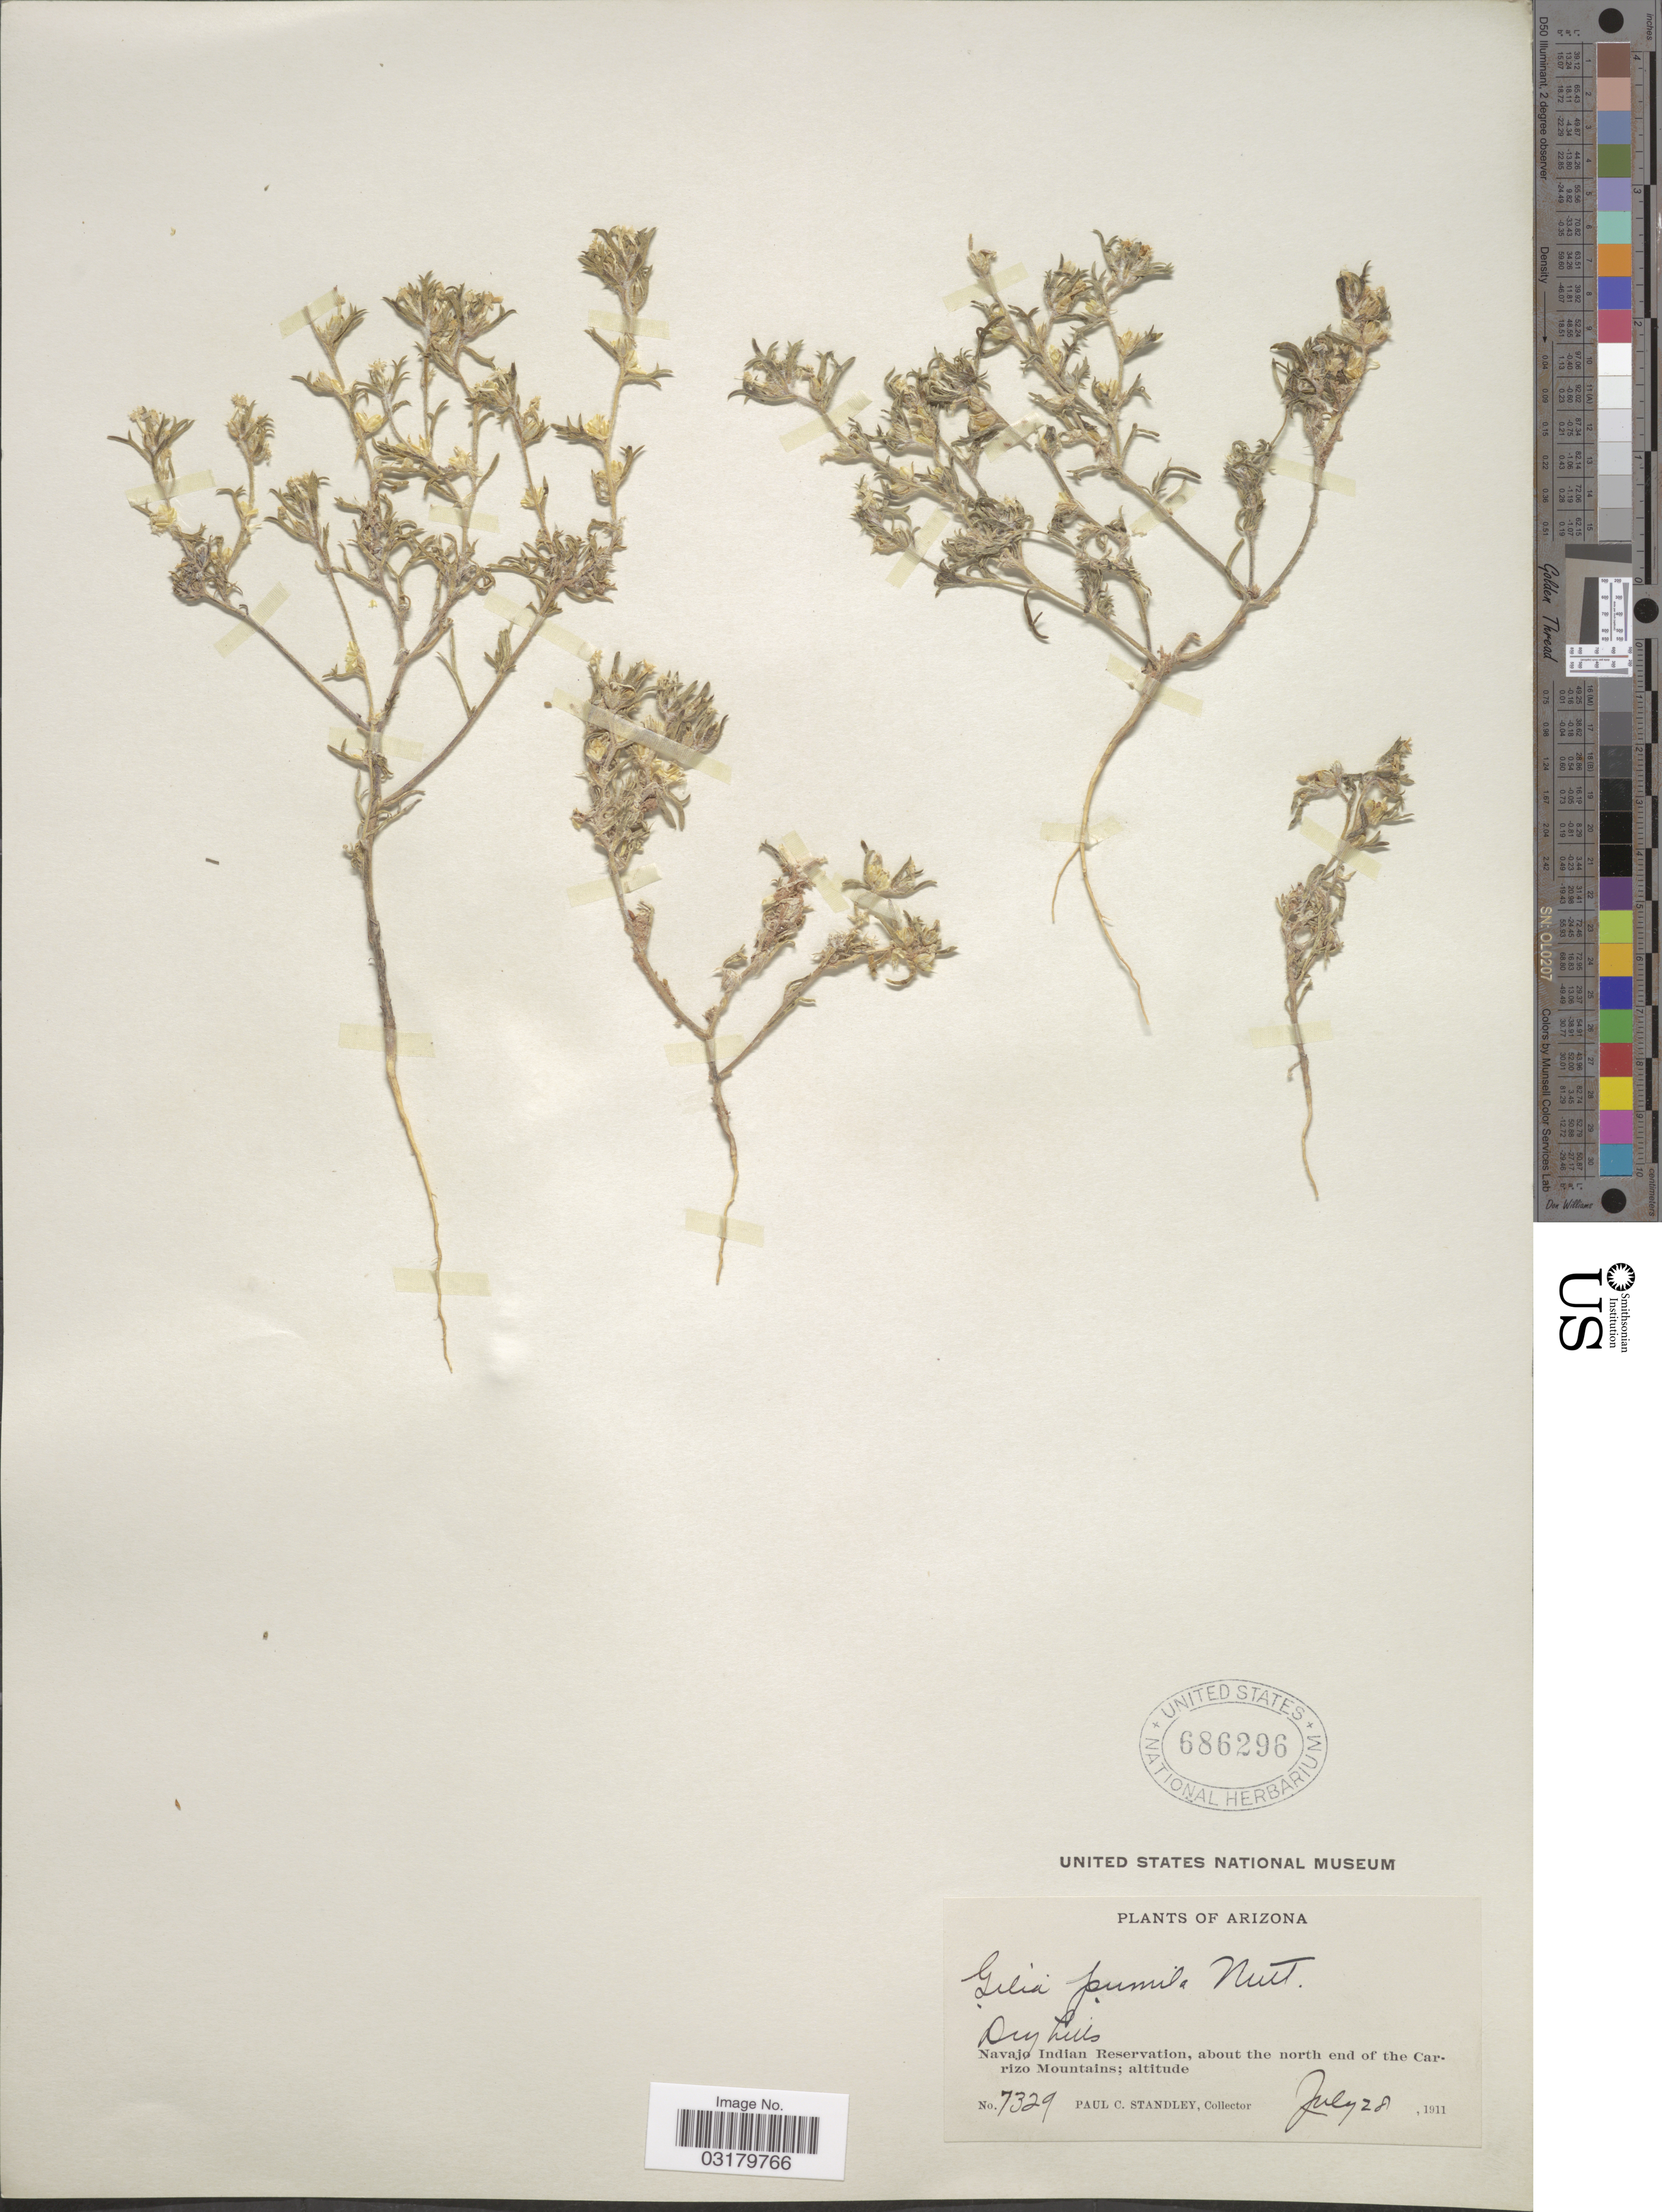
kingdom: Plantae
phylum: Tracheophyta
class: Magnoliopsida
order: Ericales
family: Polemoniaceae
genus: Ipomopsis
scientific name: Ipomopsis pumila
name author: (Nutt.) V.E. Grant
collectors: P. C. Standley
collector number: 7329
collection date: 1911-07-28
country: United States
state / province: Arizona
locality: Dry hills. Navajo Indian Reservation, about the north end of the Carizo Mountains.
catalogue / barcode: US 686296